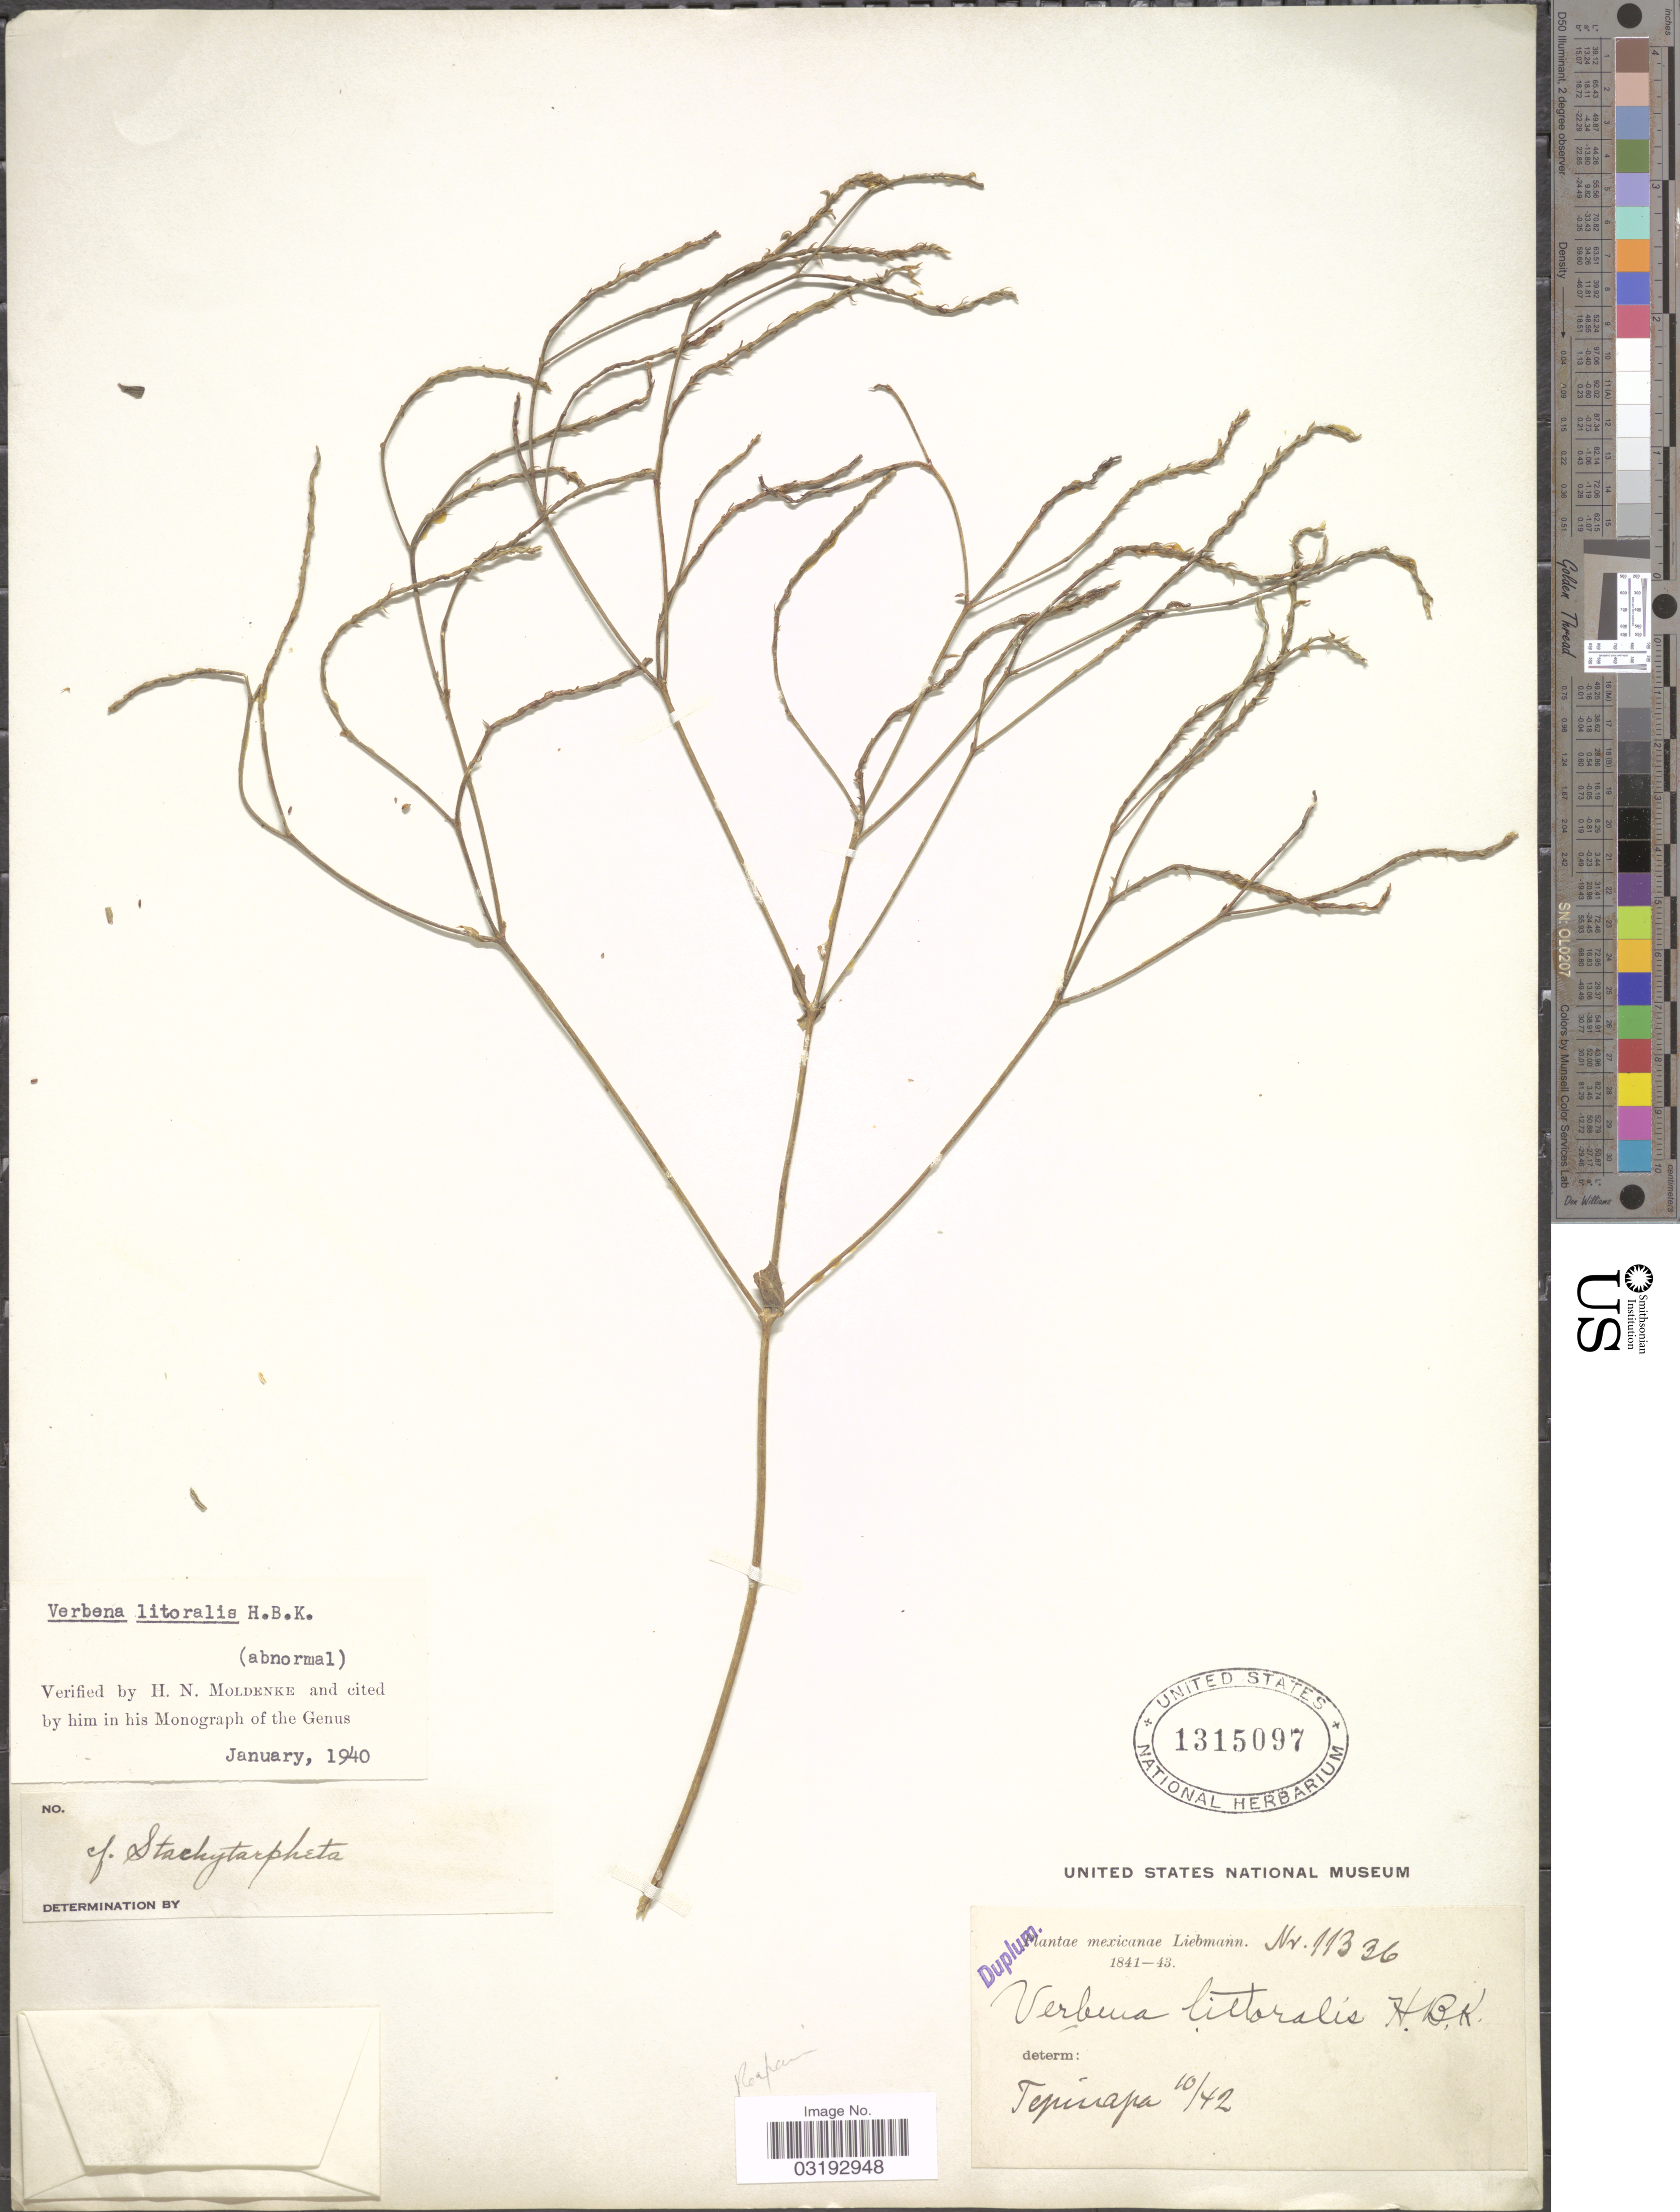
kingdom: Plantae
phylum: Tracheophyta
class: Magnoliopsida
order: Lamiales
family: Verbenaceae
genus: Verbena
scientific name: Verbena litoralis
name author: Kunth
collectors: Liebmann, --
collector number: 11336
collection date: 1842-10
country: Mexico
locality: Tepinapa.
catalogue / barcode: US 1315097